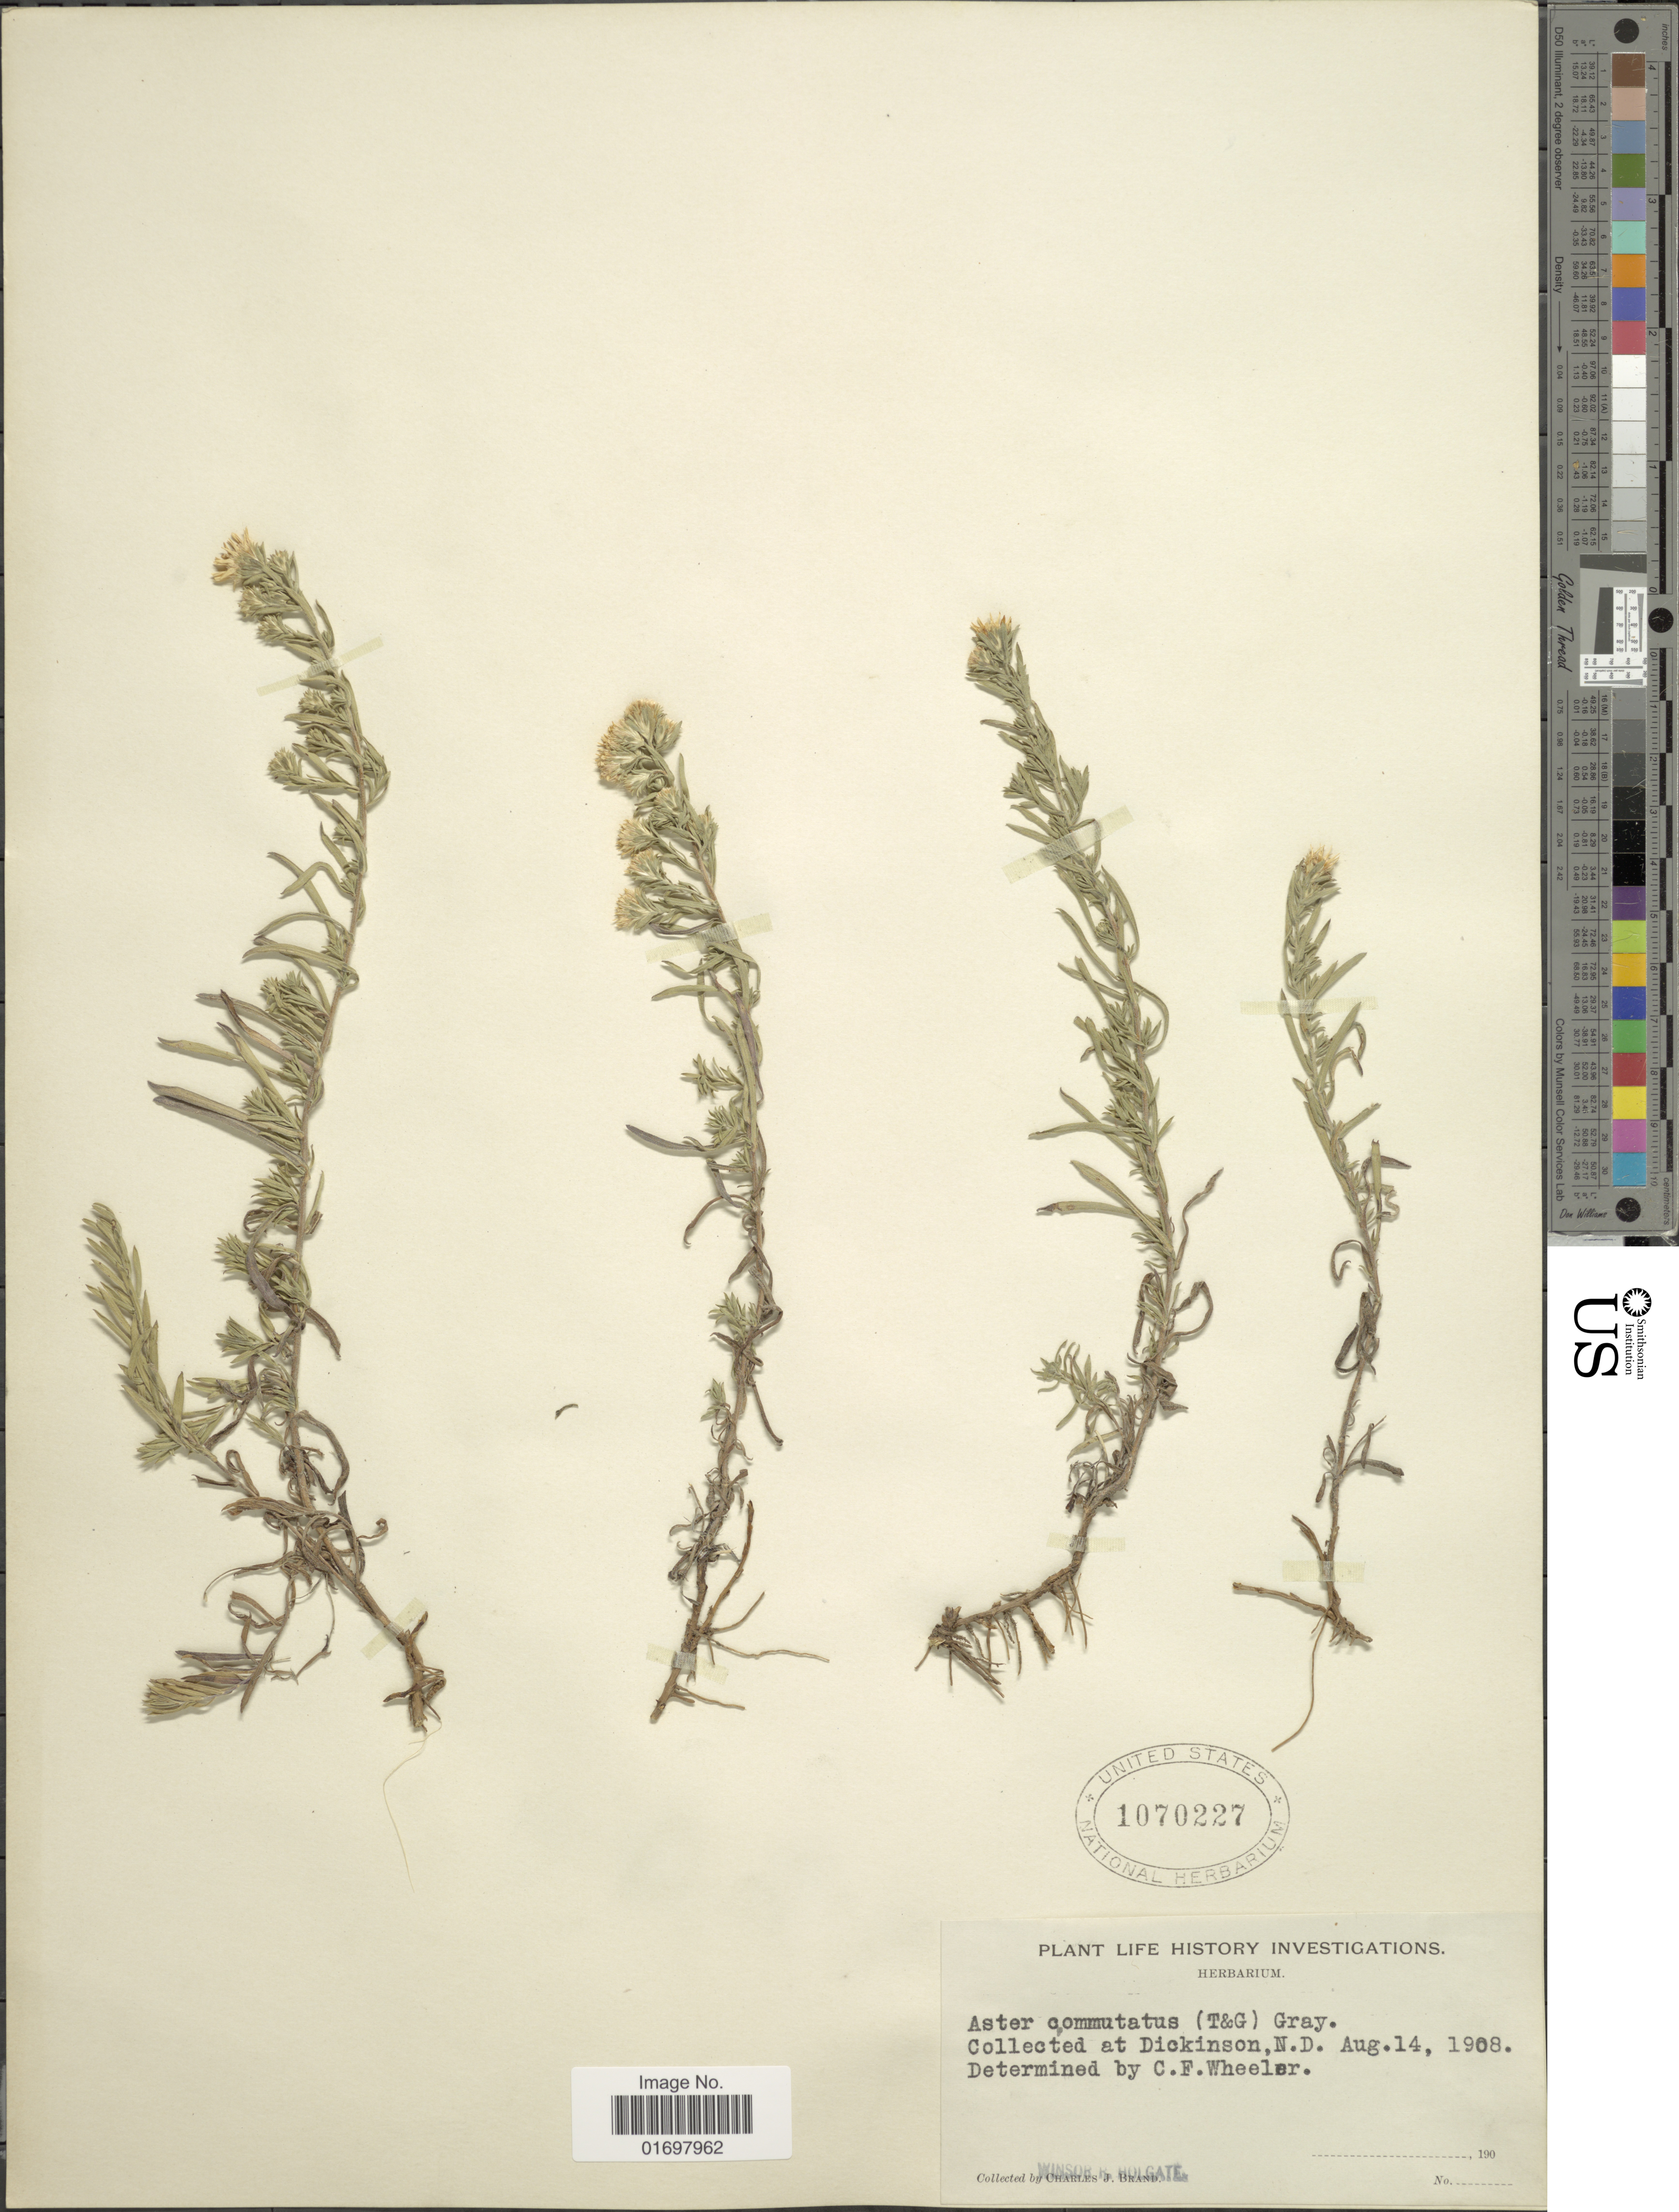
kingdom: Plantae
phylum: Tracheophyta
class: Magnoliopsida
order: Asterales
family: Asteraceae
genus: Symphyotrichum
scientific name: Symphyotrichum falcatum var. commutatum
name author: (Torr. & A. Gray) G.L. Nesom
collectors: W. Holgate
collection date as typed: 190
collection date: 1908-08-14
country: United States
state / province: North Dakota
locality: Collected at Dickinson , N.D.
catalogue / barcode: US 1070227